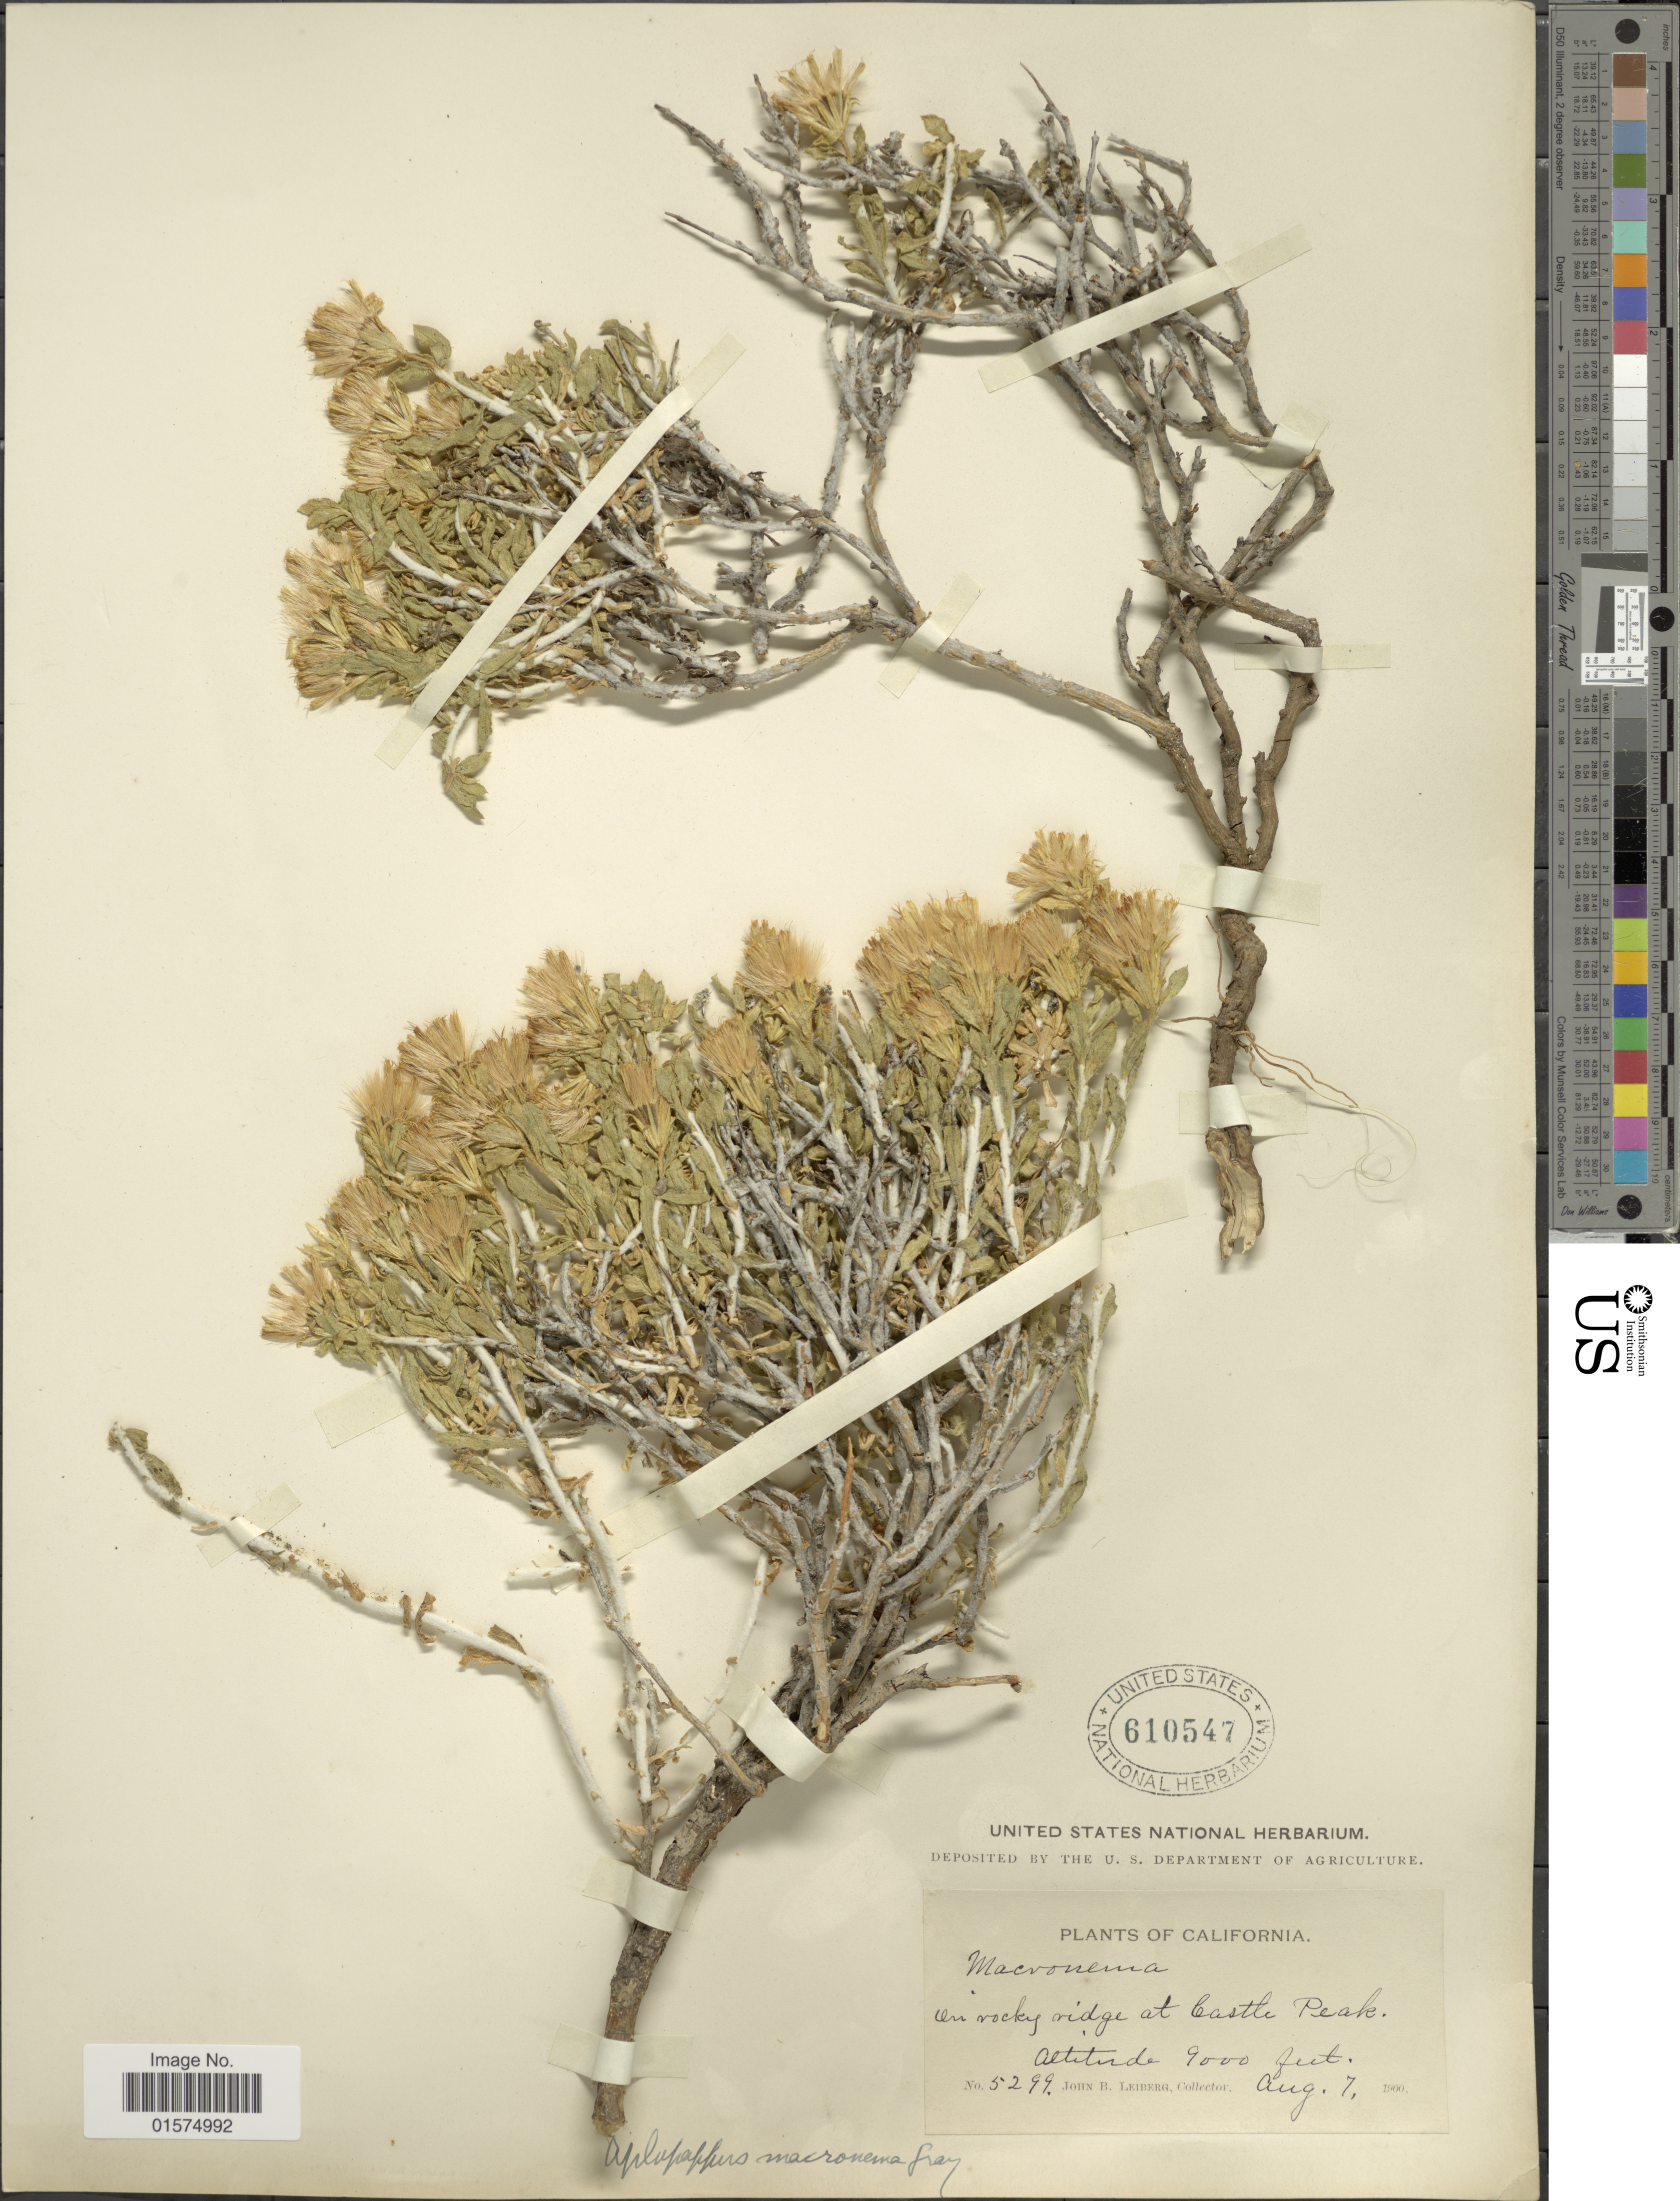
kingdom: Plantae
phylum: Tracheophyta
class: Magnoliopsida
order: Asterales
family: Asteraceae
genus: Ericameria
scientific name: Ericameria discoidea var. discoidea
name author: (Nutt.) G.L. Nesom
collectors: J. B. Leiberg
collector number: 5299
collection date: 1900-08-07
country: United States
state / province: California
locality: On rocky ridge Castle Peak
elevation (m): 2743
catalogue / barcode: US 610547